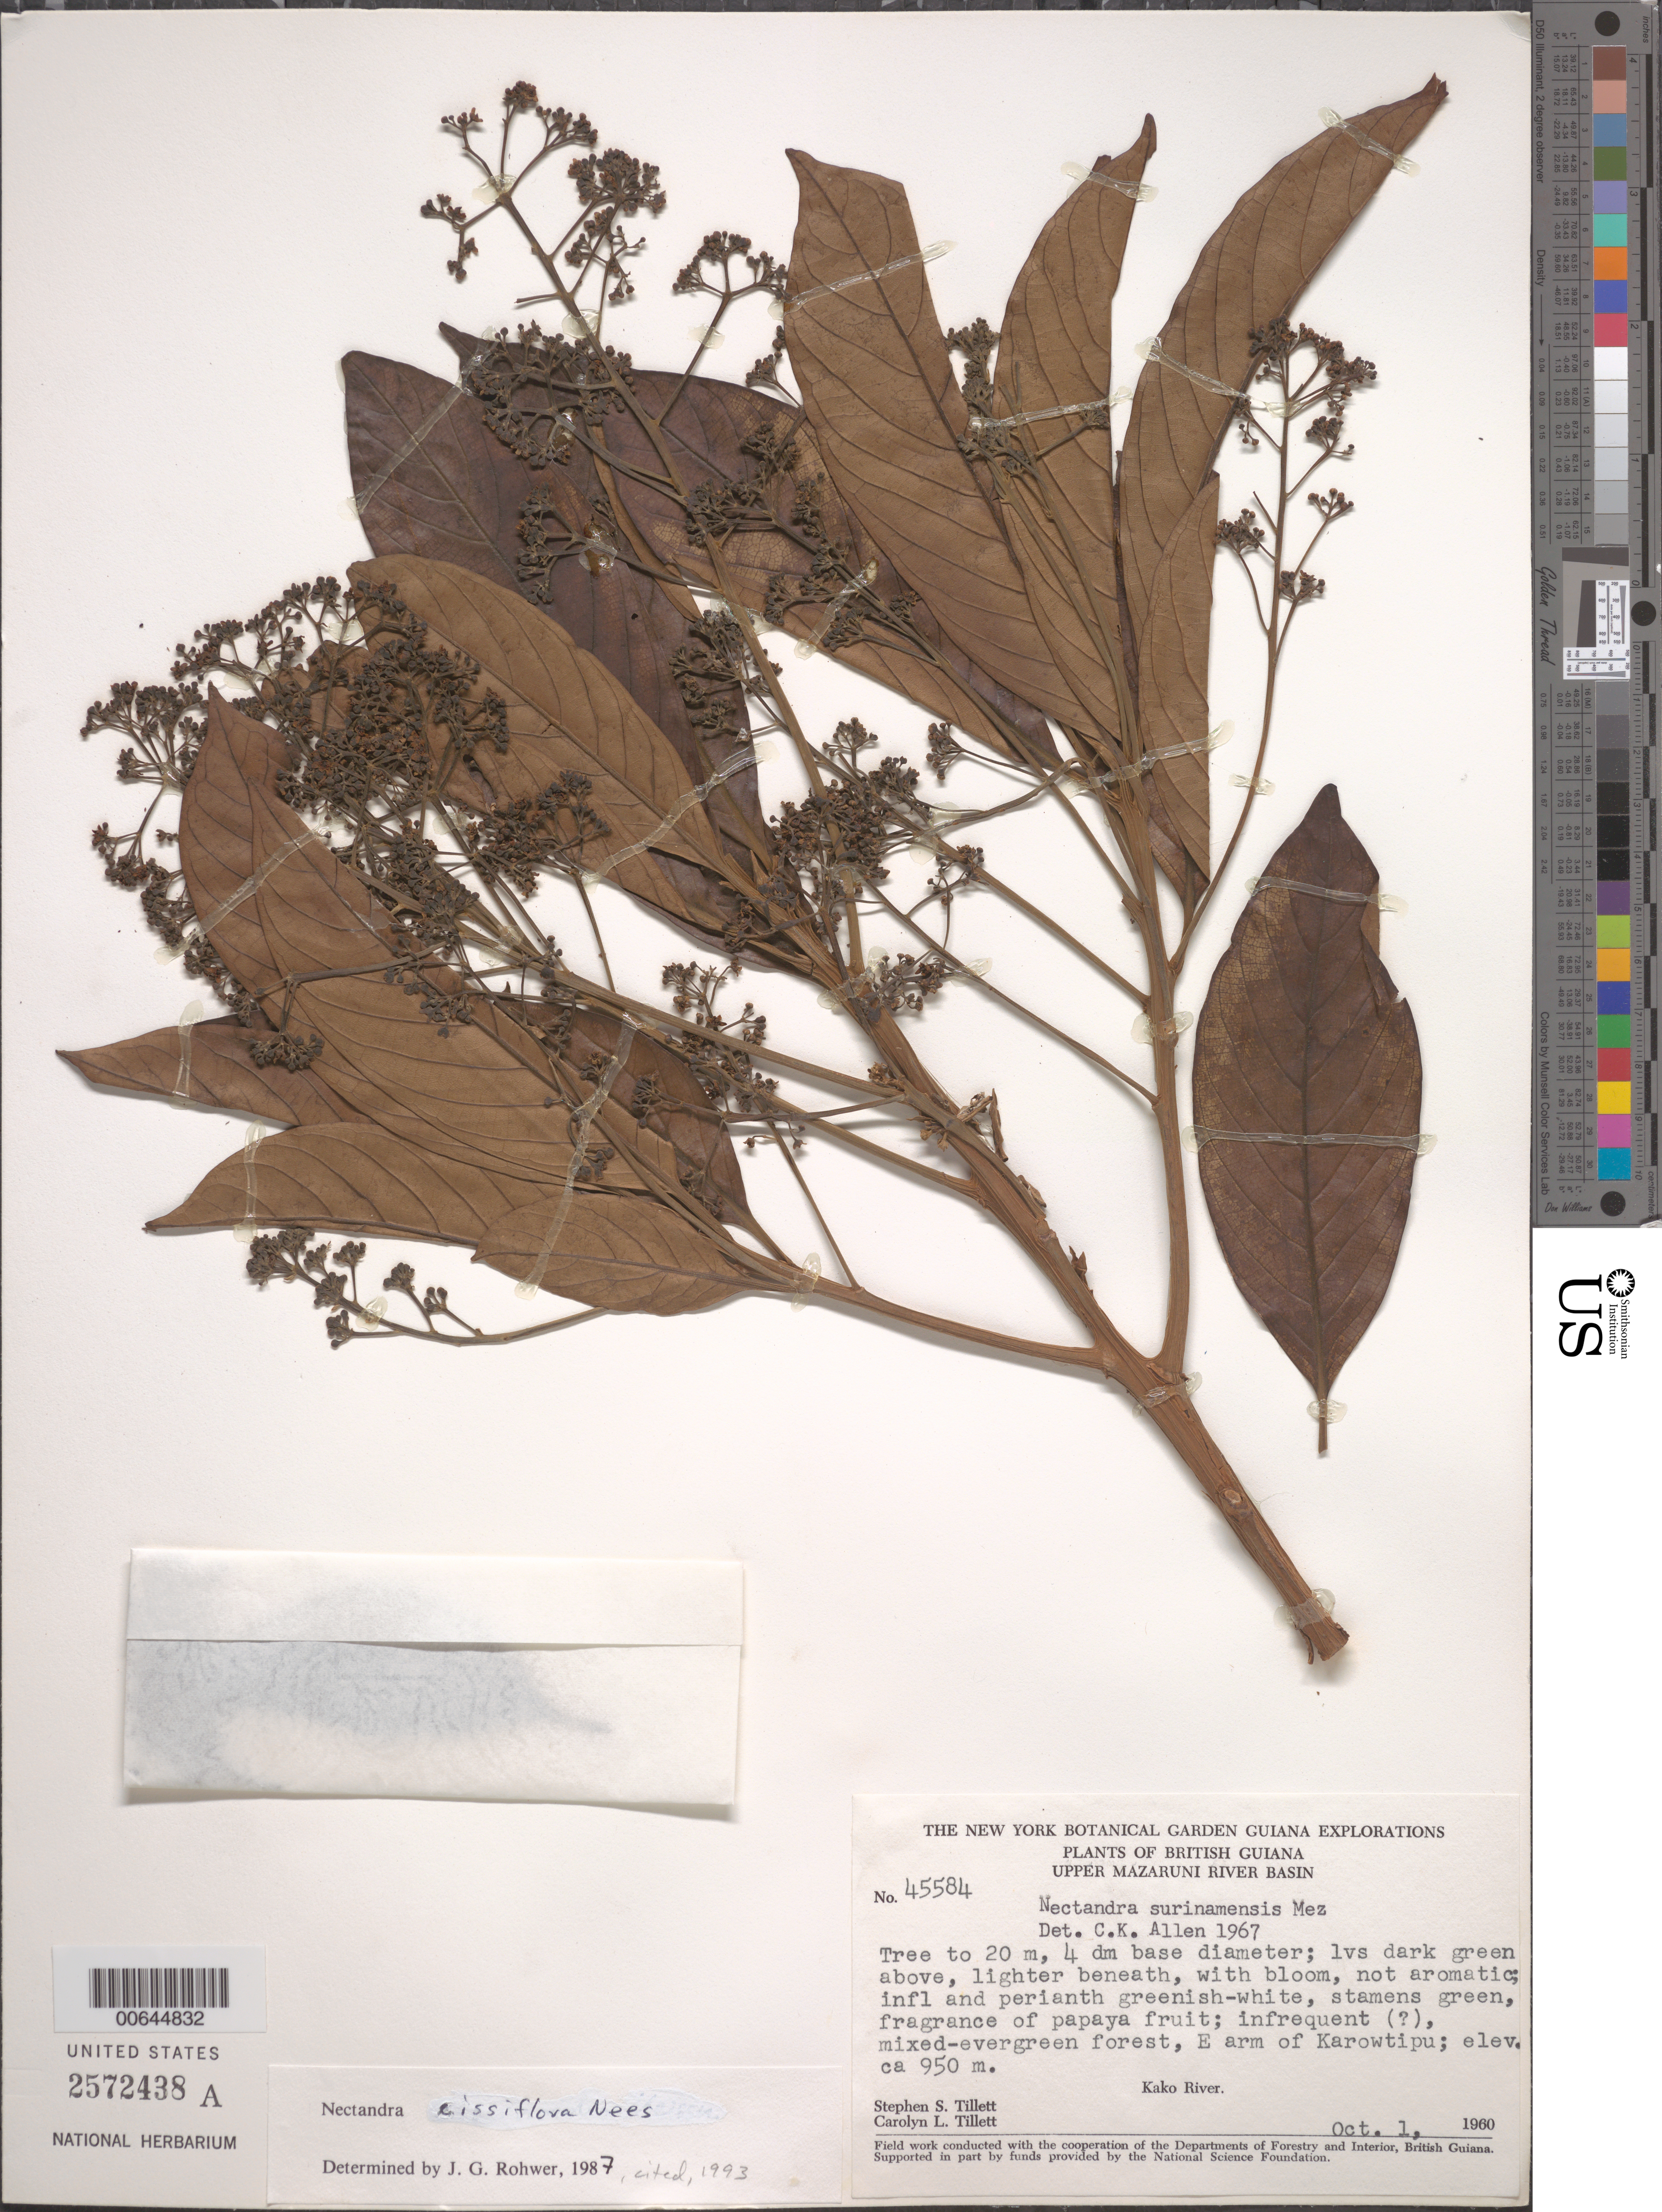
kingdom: Plantae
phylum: Tracheophyta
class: Magnoliopsida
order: Laurales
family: Lauraceae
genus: Nectandra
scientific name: Nectandra cissiflora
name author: Nees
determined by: Rohwer, J. G.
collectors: S. S. Tillett, C. L. Tillett & R. Boyan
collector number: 45584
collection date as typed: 1-Oct-60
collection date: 1960-10-01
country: Guyana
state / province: Cuyuni-Mazaruni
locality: Karowtipu, E end of, Kako R., upper Mazaruni River Basin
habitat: Mixed evergreen forest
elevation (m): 945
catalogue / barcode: US 2572438A